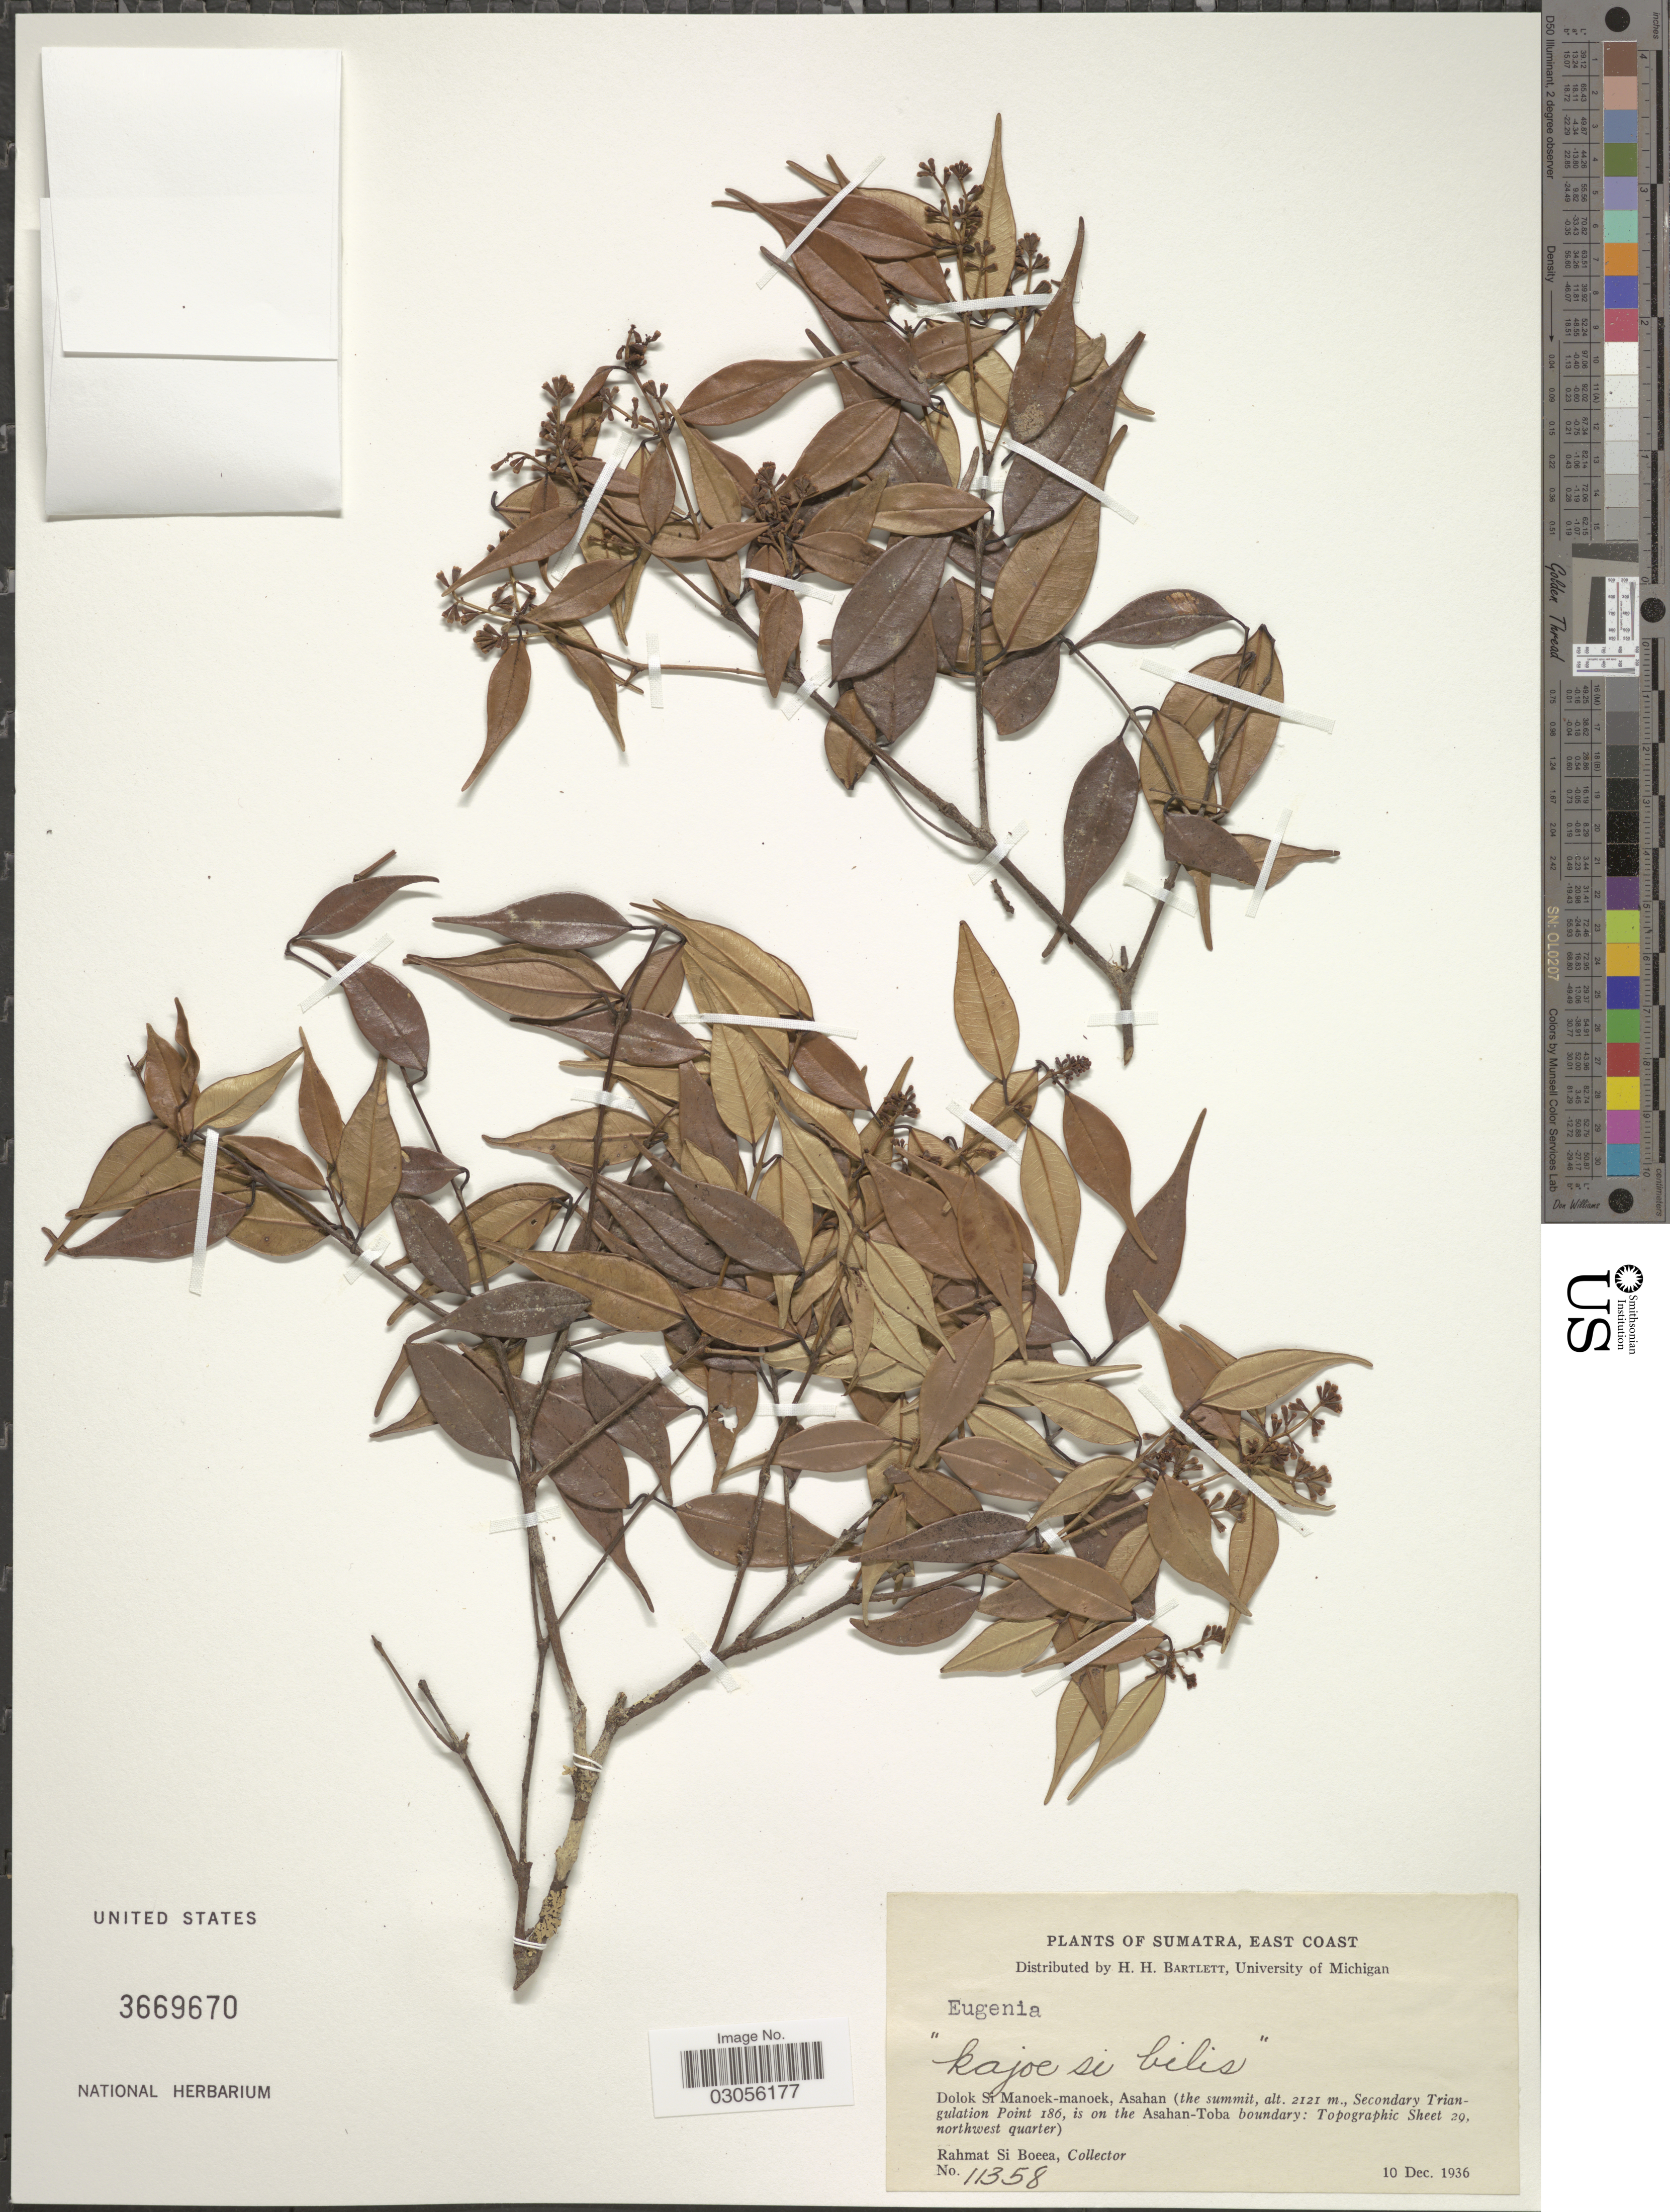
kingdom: Plantae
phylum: Tracheophyta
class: Magnoliopsida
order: Myrtales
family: Myrtaceae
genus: Syzygium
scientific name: Syzygium sp.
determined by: Strong, M. T., (US), Smithsonian Institution - National Museum of Natural History (UNITED STATES)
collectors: Rahmat Si Boeea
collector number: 11358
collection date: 1936-12-10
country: Indonesia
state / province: Sumatra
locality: Sumatra, East Coast. Dolok Si Manoek-manoek, Asahan (the summit, Secondary Triangulation Point 186, is on the Asahan-Toba boundary: Topographic Sheet 29, northwest quarter).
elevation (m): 2121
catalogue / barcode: US 3669670